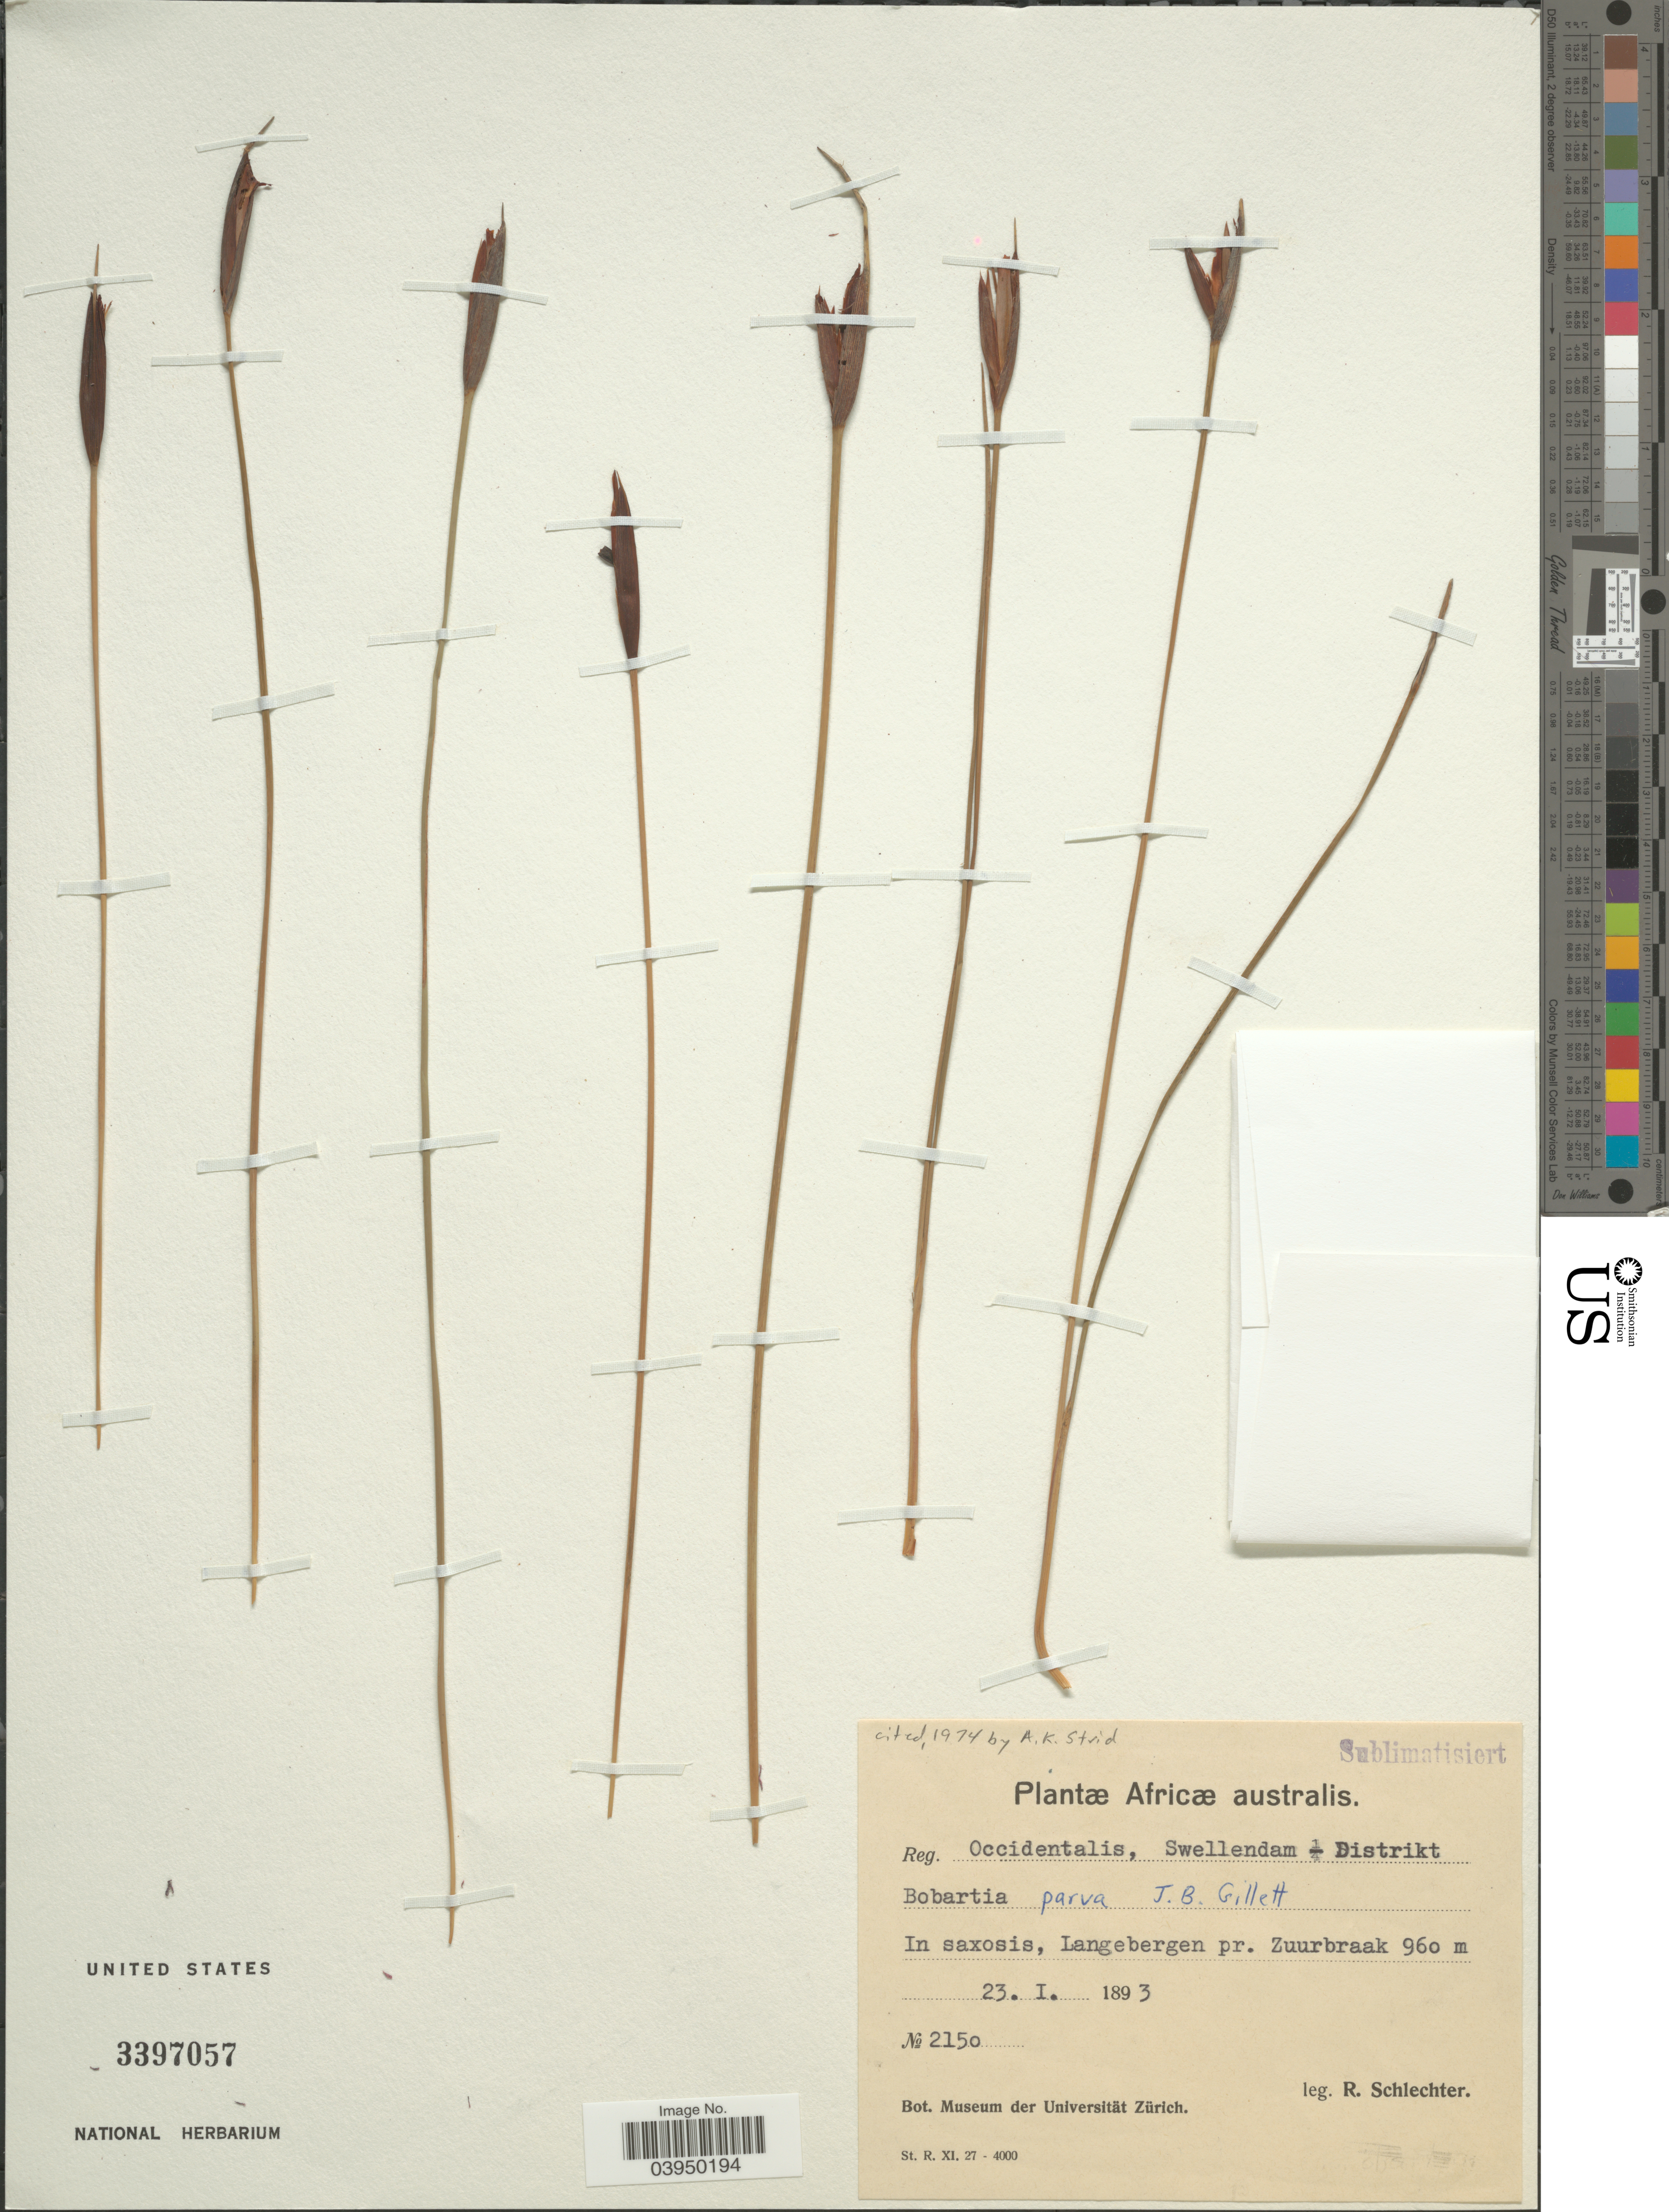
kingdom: Plantae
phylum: Tracheophyta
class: Liliopsida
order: Asparagales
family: Iridaceae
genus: Bobartia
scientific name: Bobartia parva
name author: Gillett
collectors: F. R. R. Schlechter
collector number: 2150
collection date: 1893-01-23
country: South Africa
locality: Africæ australis. Reg. Occidentalis, Swellendam - District. In saxosis, Langebergen pr. Zuurbraak.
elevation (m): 960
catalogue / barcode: US 3397057